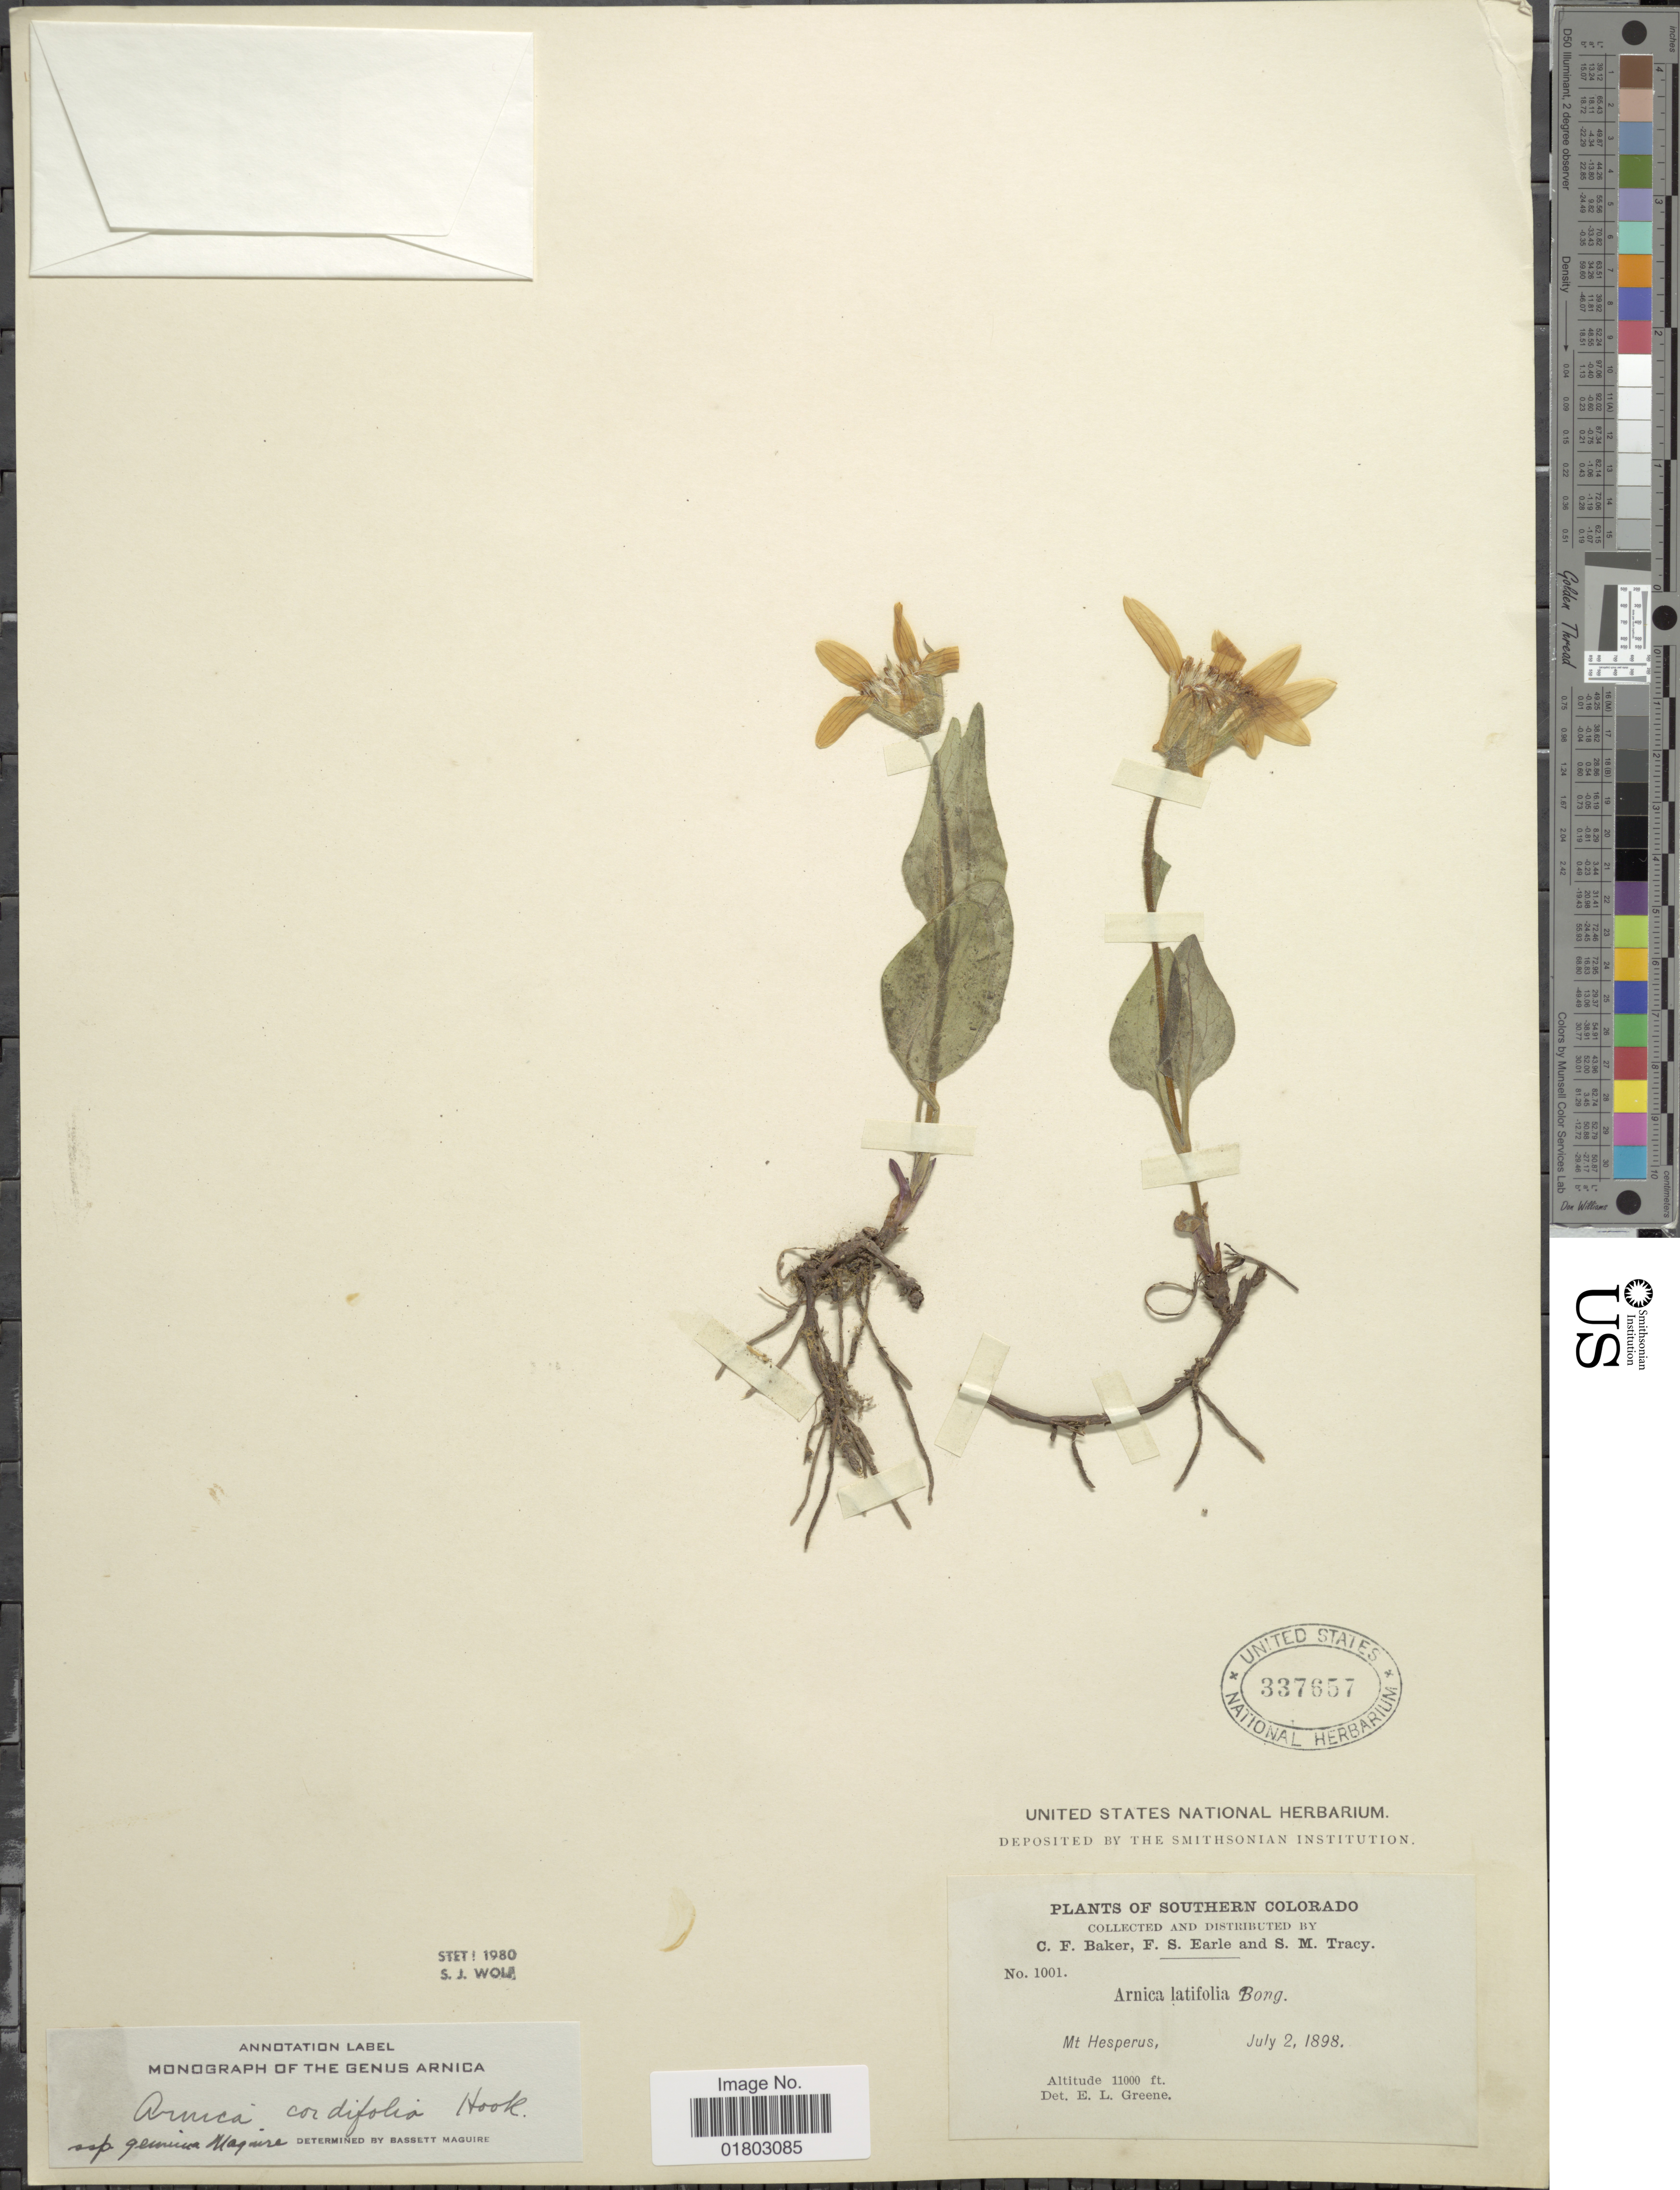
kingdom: Plantae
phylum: Tracheophyta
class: Magnoliopsida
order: Asterales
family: Asteraceae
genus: Arnica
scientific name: Arnica cordifolia subsp. genuina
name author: Maguire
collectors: C. F. Baker, F. S. Earle & S. M. Tracy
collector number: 1001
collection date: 1898-07-02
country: United States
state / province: Colorado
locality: Southern Colorado, Mt Hesperus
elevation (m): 3353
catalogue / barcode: US 337657